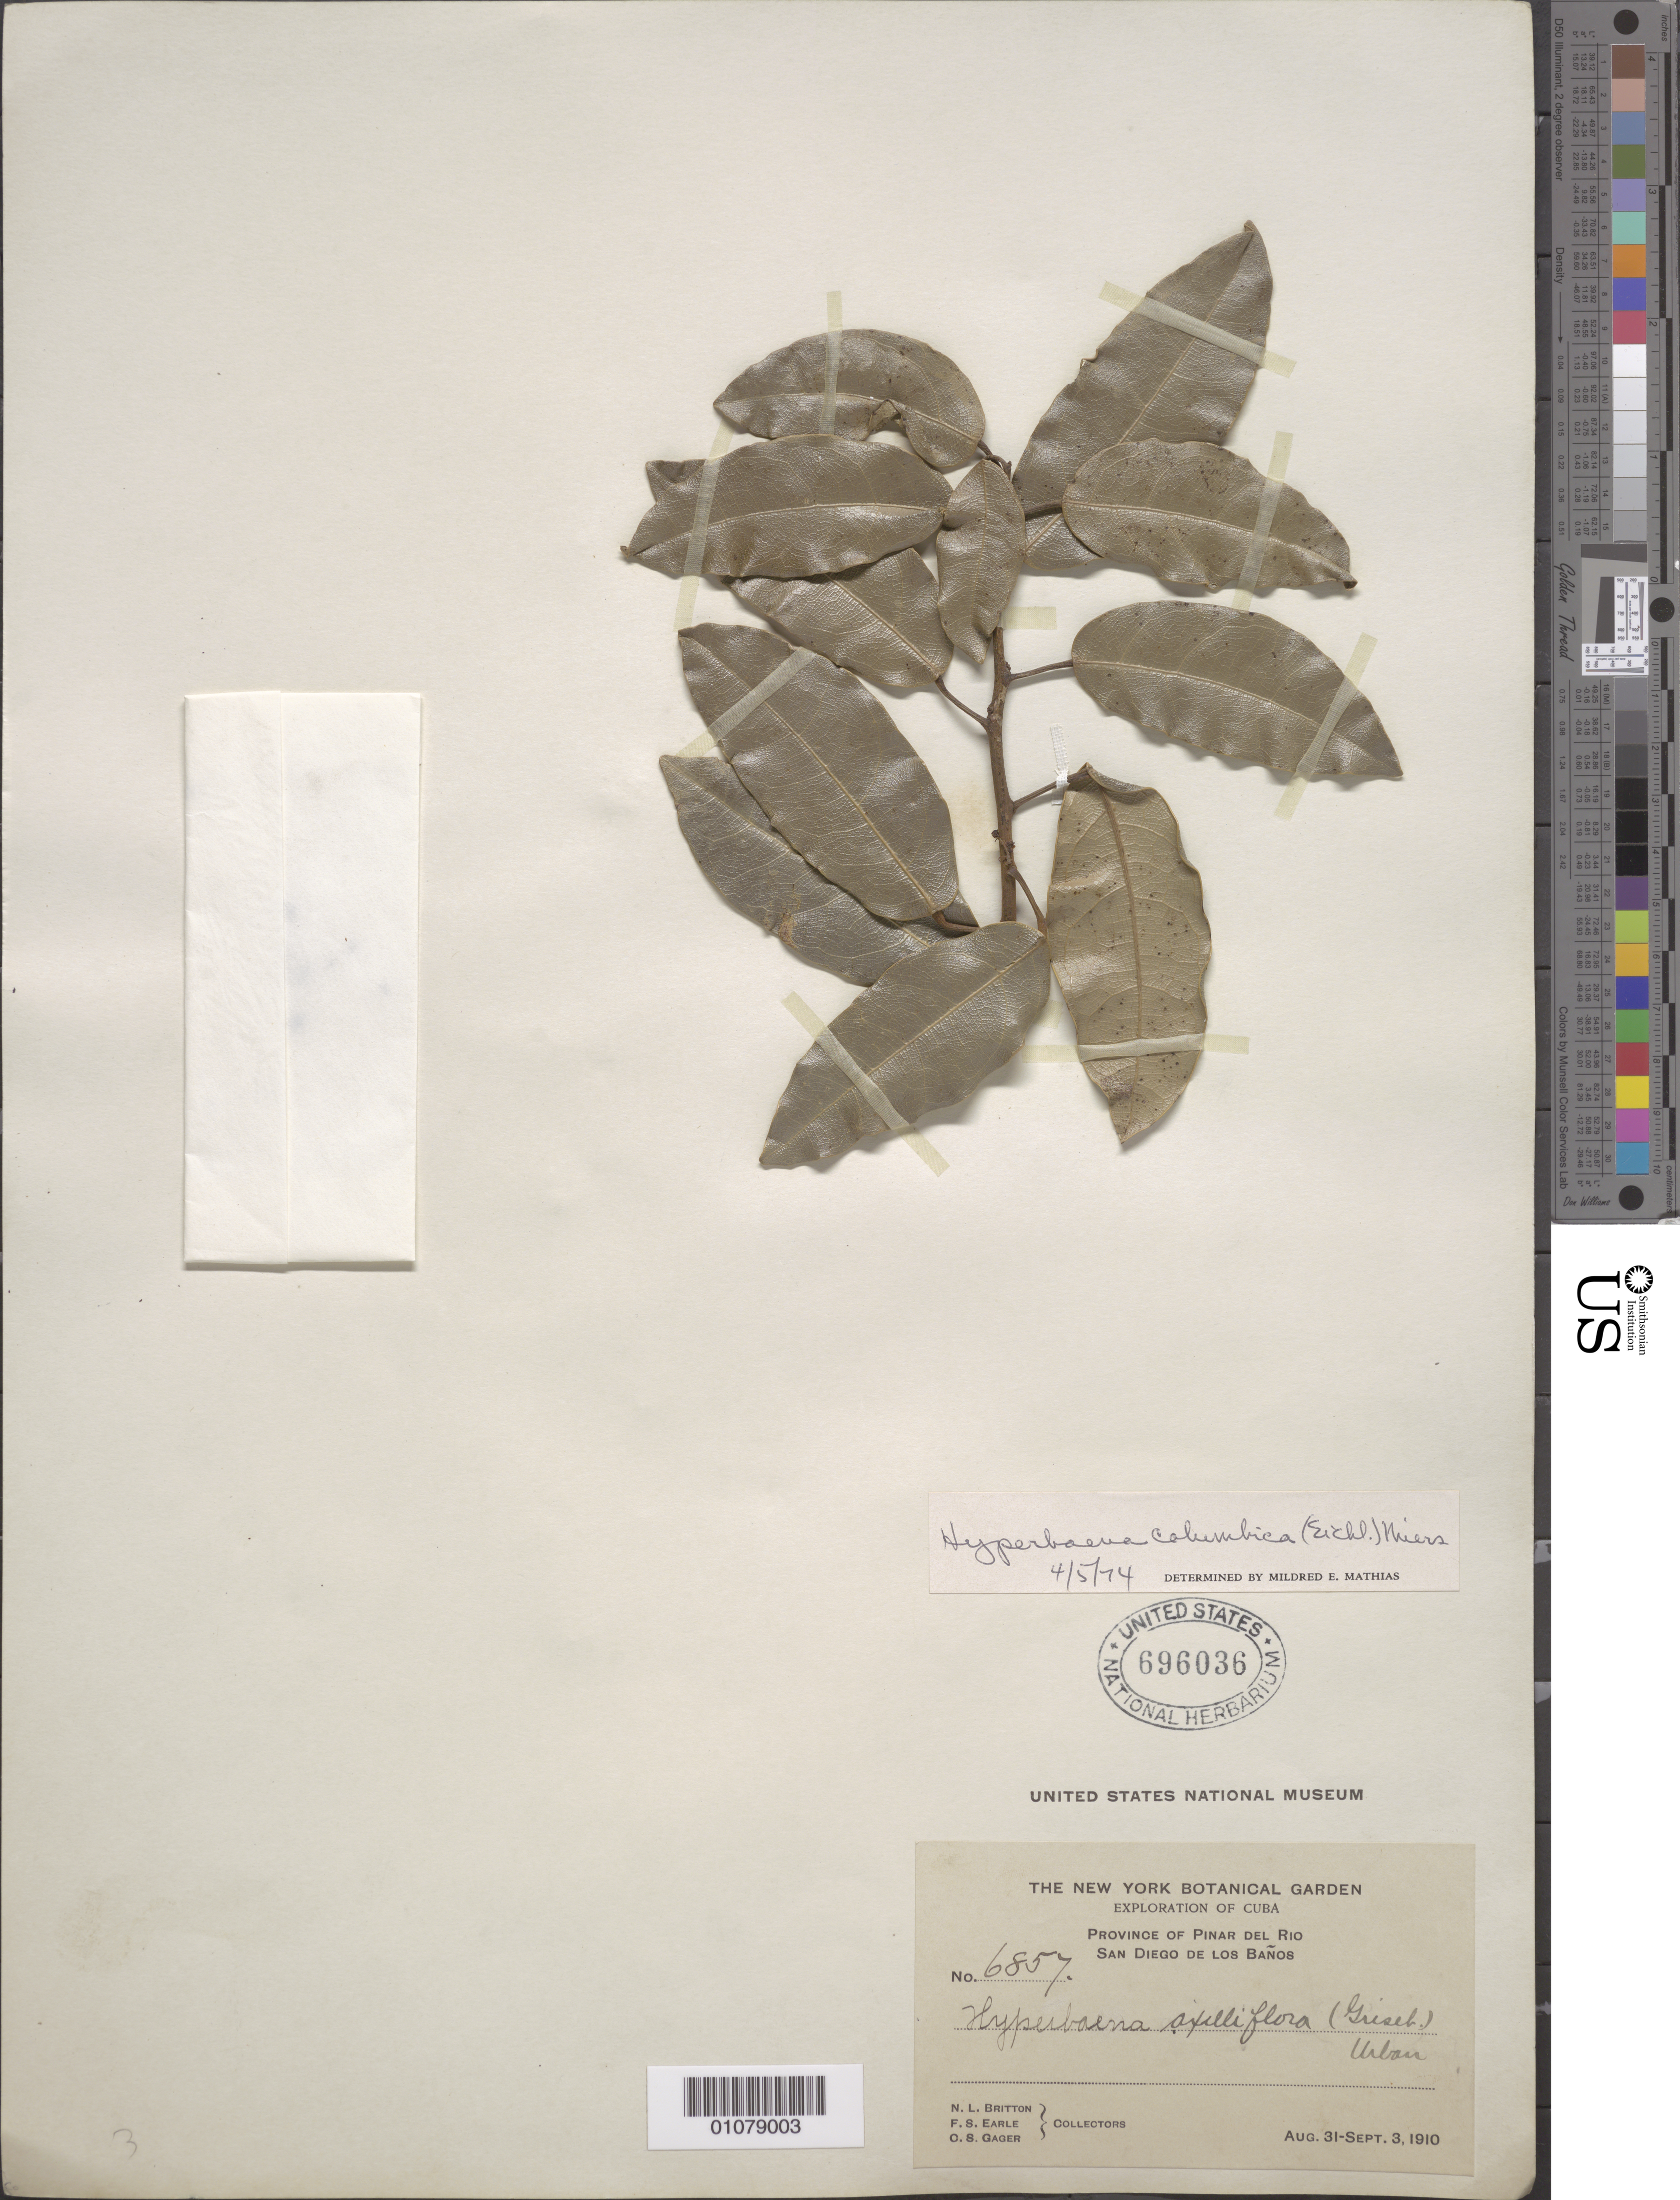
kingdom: Plantae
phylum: Tracheophyta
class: Magnoliopsida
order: Ranunculales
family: Menispermaceae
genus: Hyperbaena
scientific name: Hyperbaena columbica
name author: (Eichler) Miers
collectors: N. Britton, F. S. Earle & C. Gager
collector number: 6857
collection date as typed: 31 Aug 1910 to 03 Sep 1910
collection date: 1910-08-31/1910-09-03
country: Cuba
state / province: Pinar del Rio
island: Cuba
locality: Province of Pinar Del Rio, San Diego De Los Banos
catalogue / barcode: US 696036